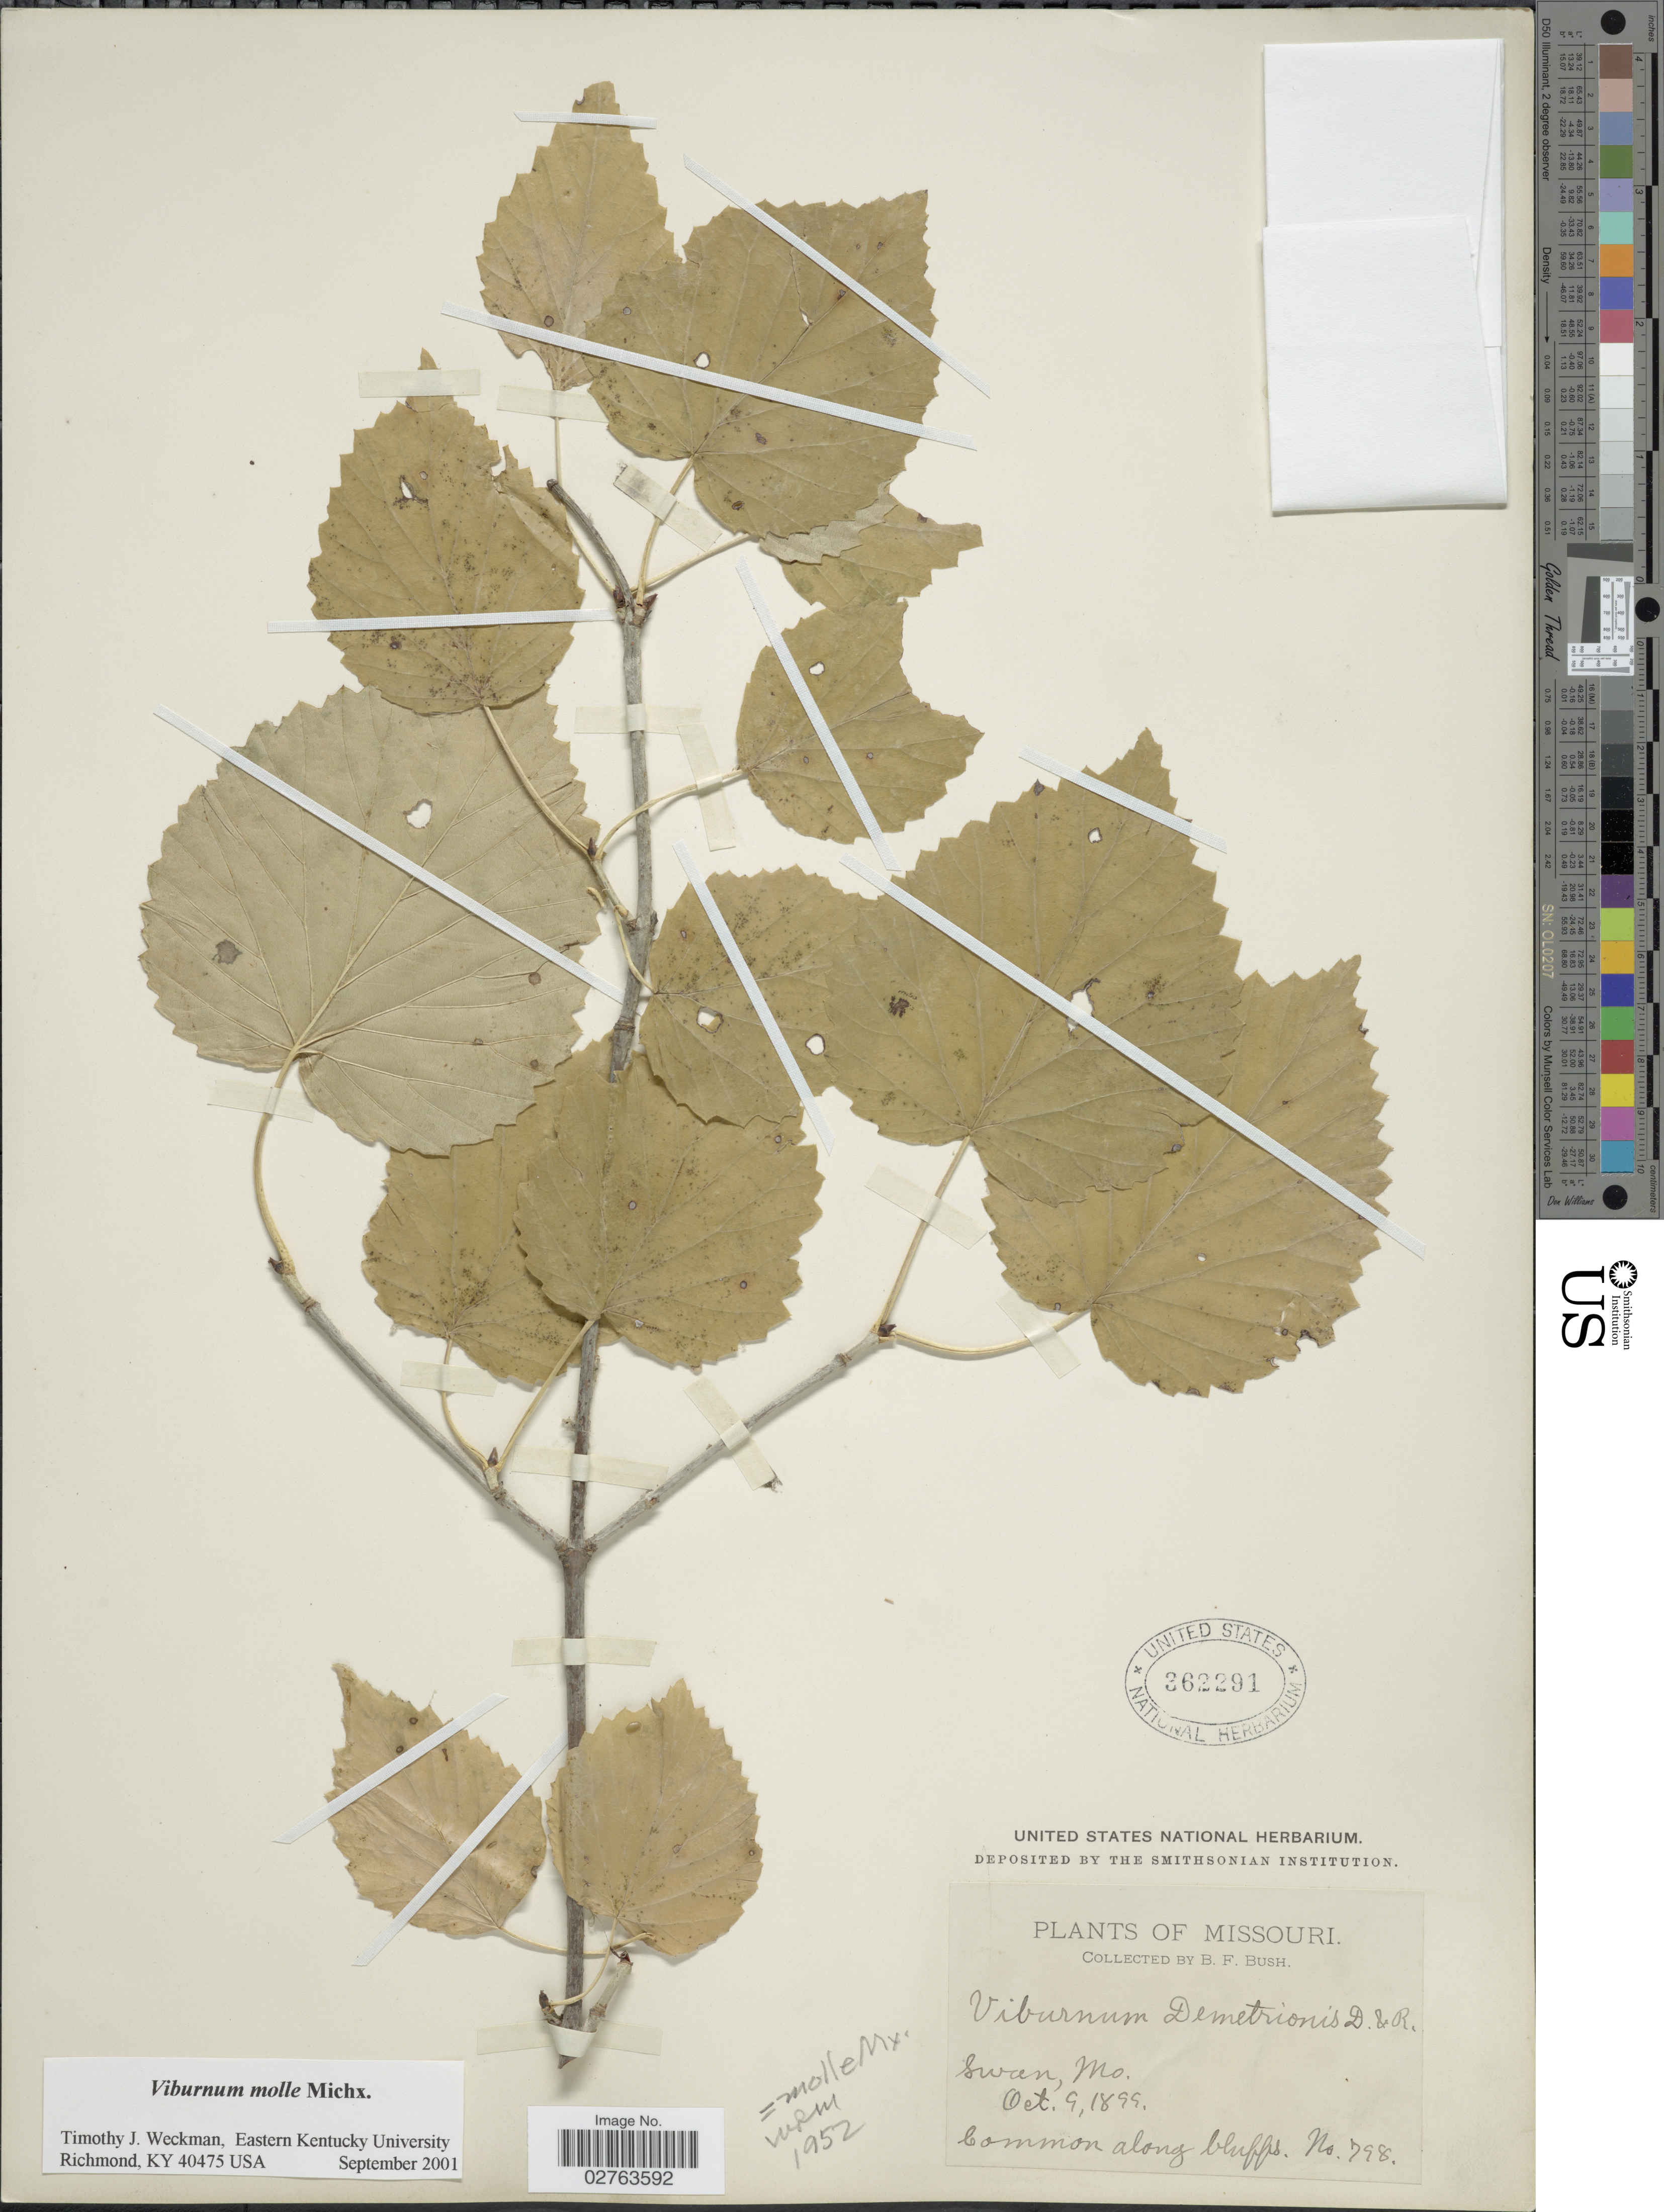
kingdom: Plantae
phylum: Tracheophyta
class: Magnoliopsida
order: Dipsacales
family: Viburnaceae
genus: Viburnum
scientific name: Viburnum molle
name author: Michx.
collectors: B. F. Bush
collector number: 798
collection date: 1899-10-09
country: United States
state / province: Missouri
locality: Swan.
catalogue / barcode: US 362291